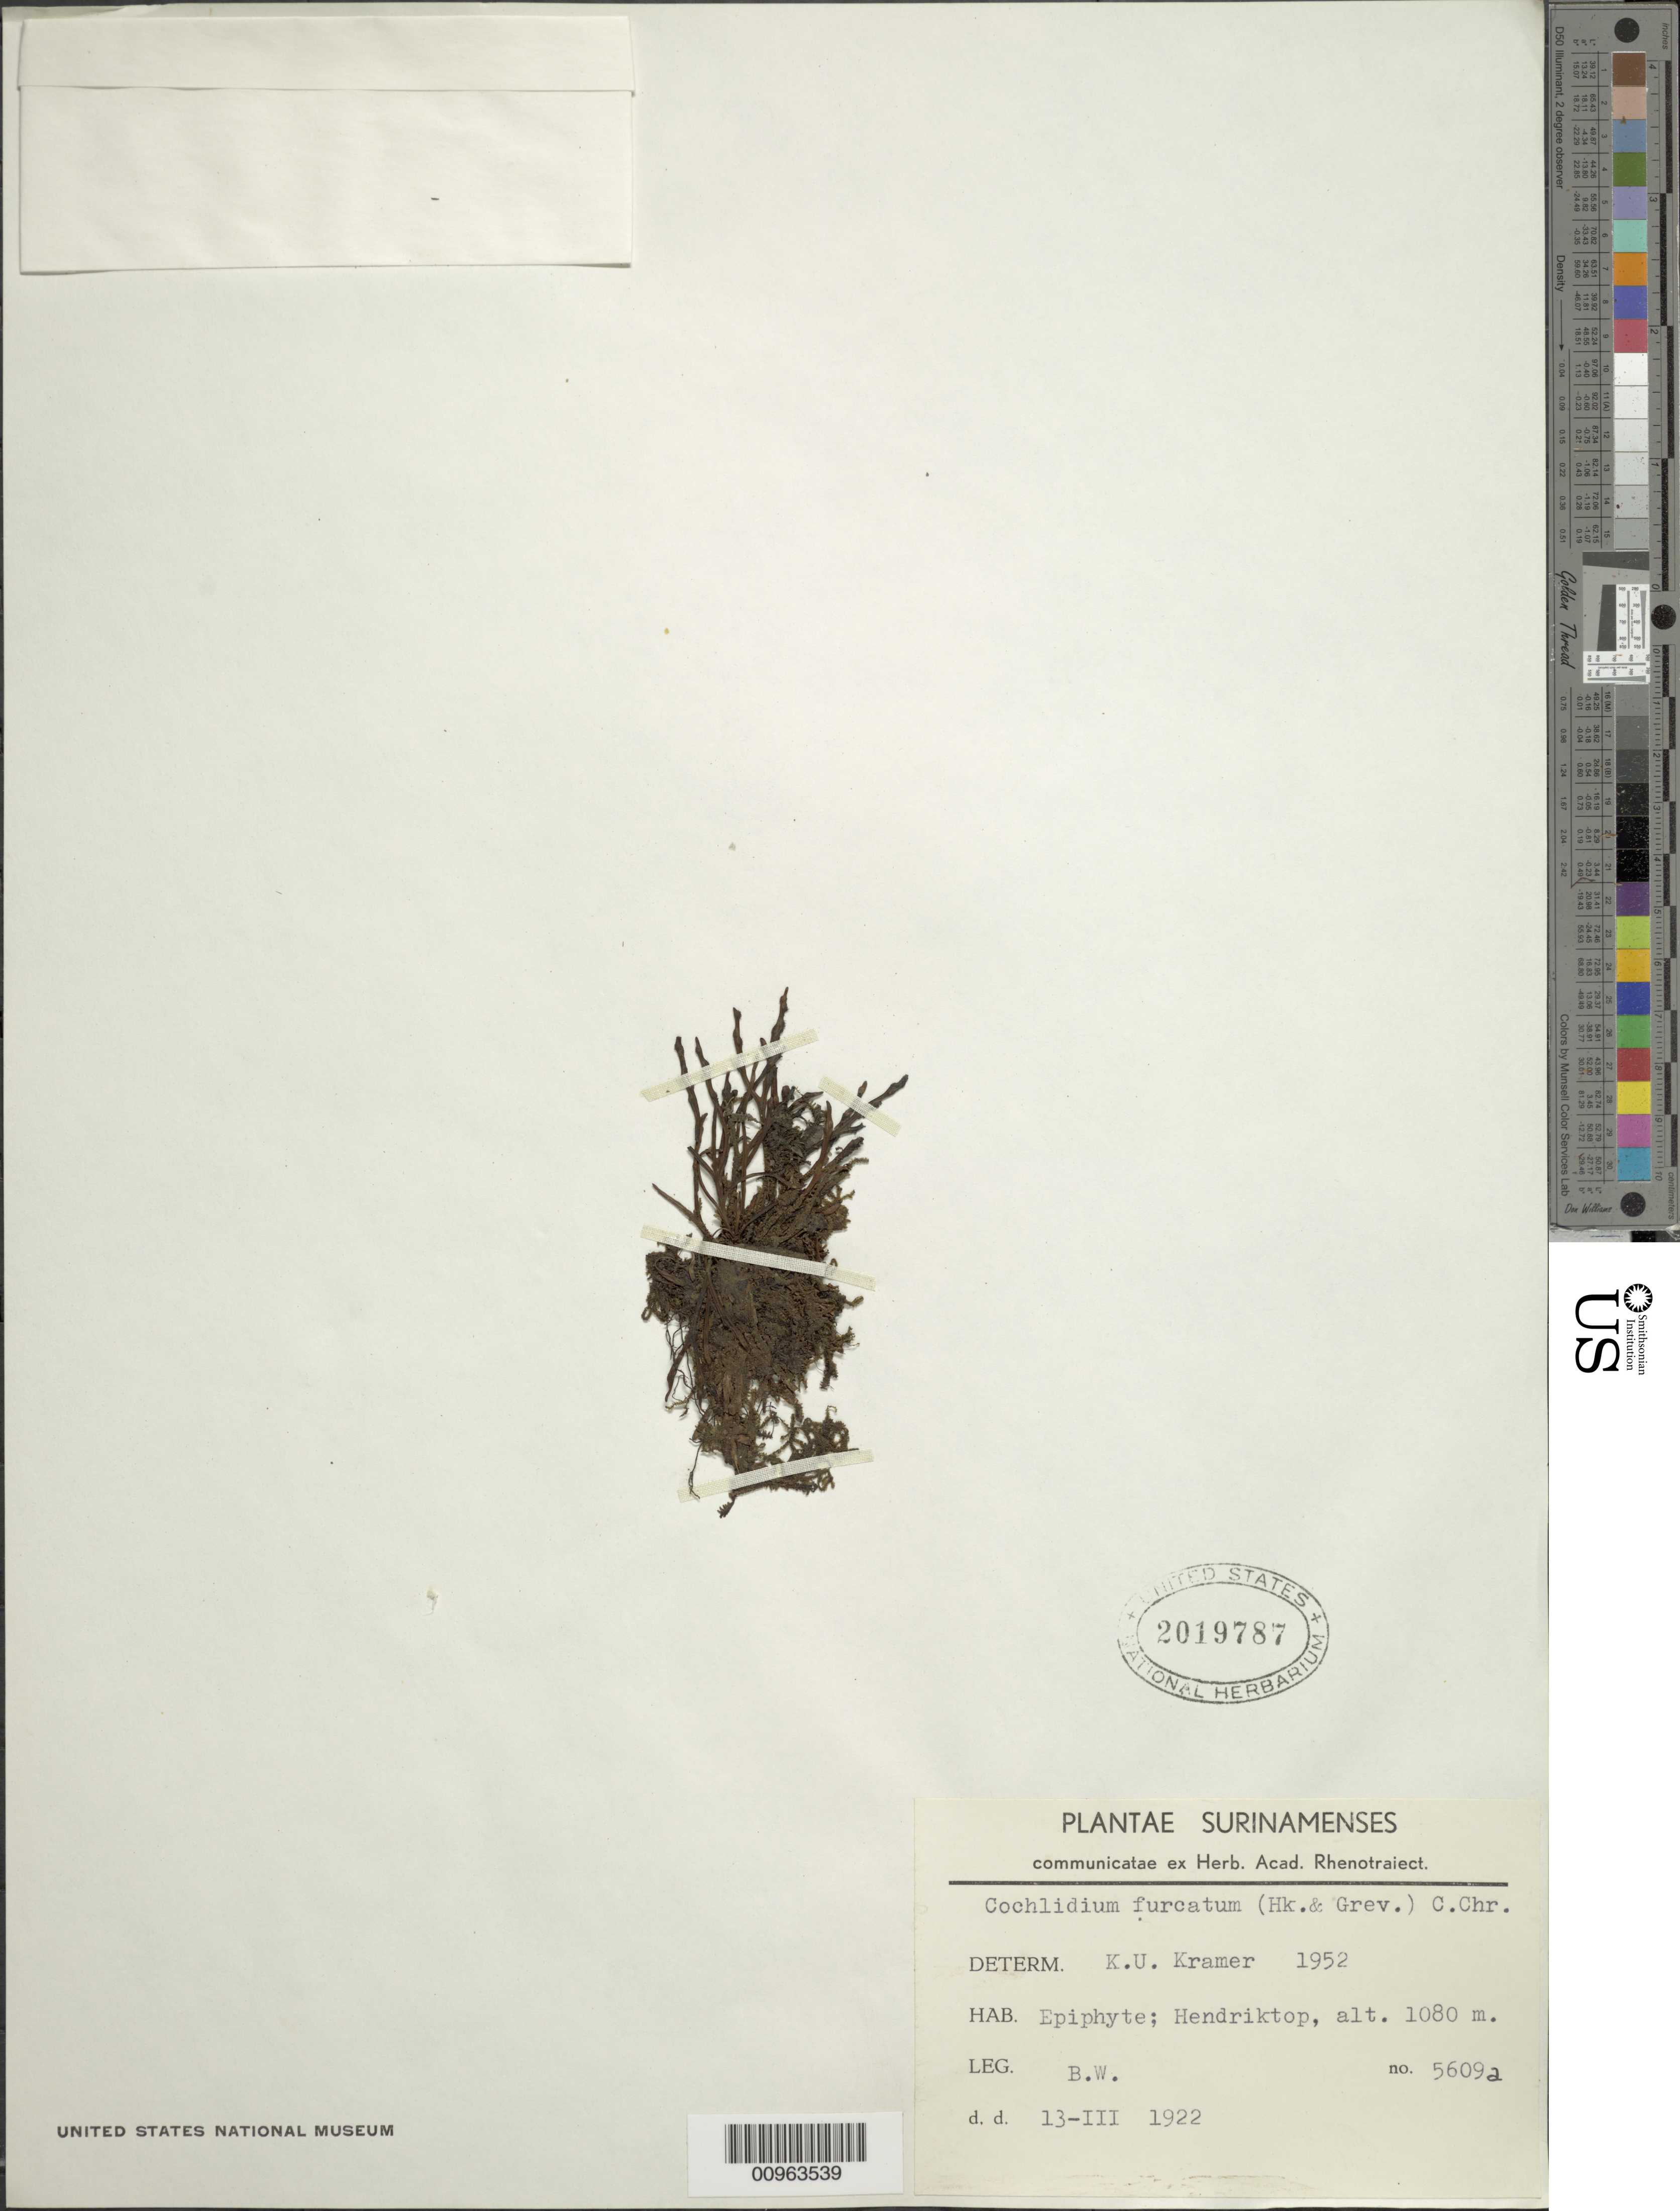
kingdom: Plantae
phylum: Tracheophyta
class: Polypodiopsida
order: Polypodiales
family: Polypodiaceae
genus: Cochlidium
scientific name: Cochlidium furcatum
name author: (Hook. & Grev.) C. Chr.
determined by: Kramer, K. U.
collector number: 5609 A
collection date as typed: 13-Mar-22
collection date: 1922-03-13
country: Suriname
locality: Hendriktop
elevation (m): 1080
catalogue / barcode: US 2019787